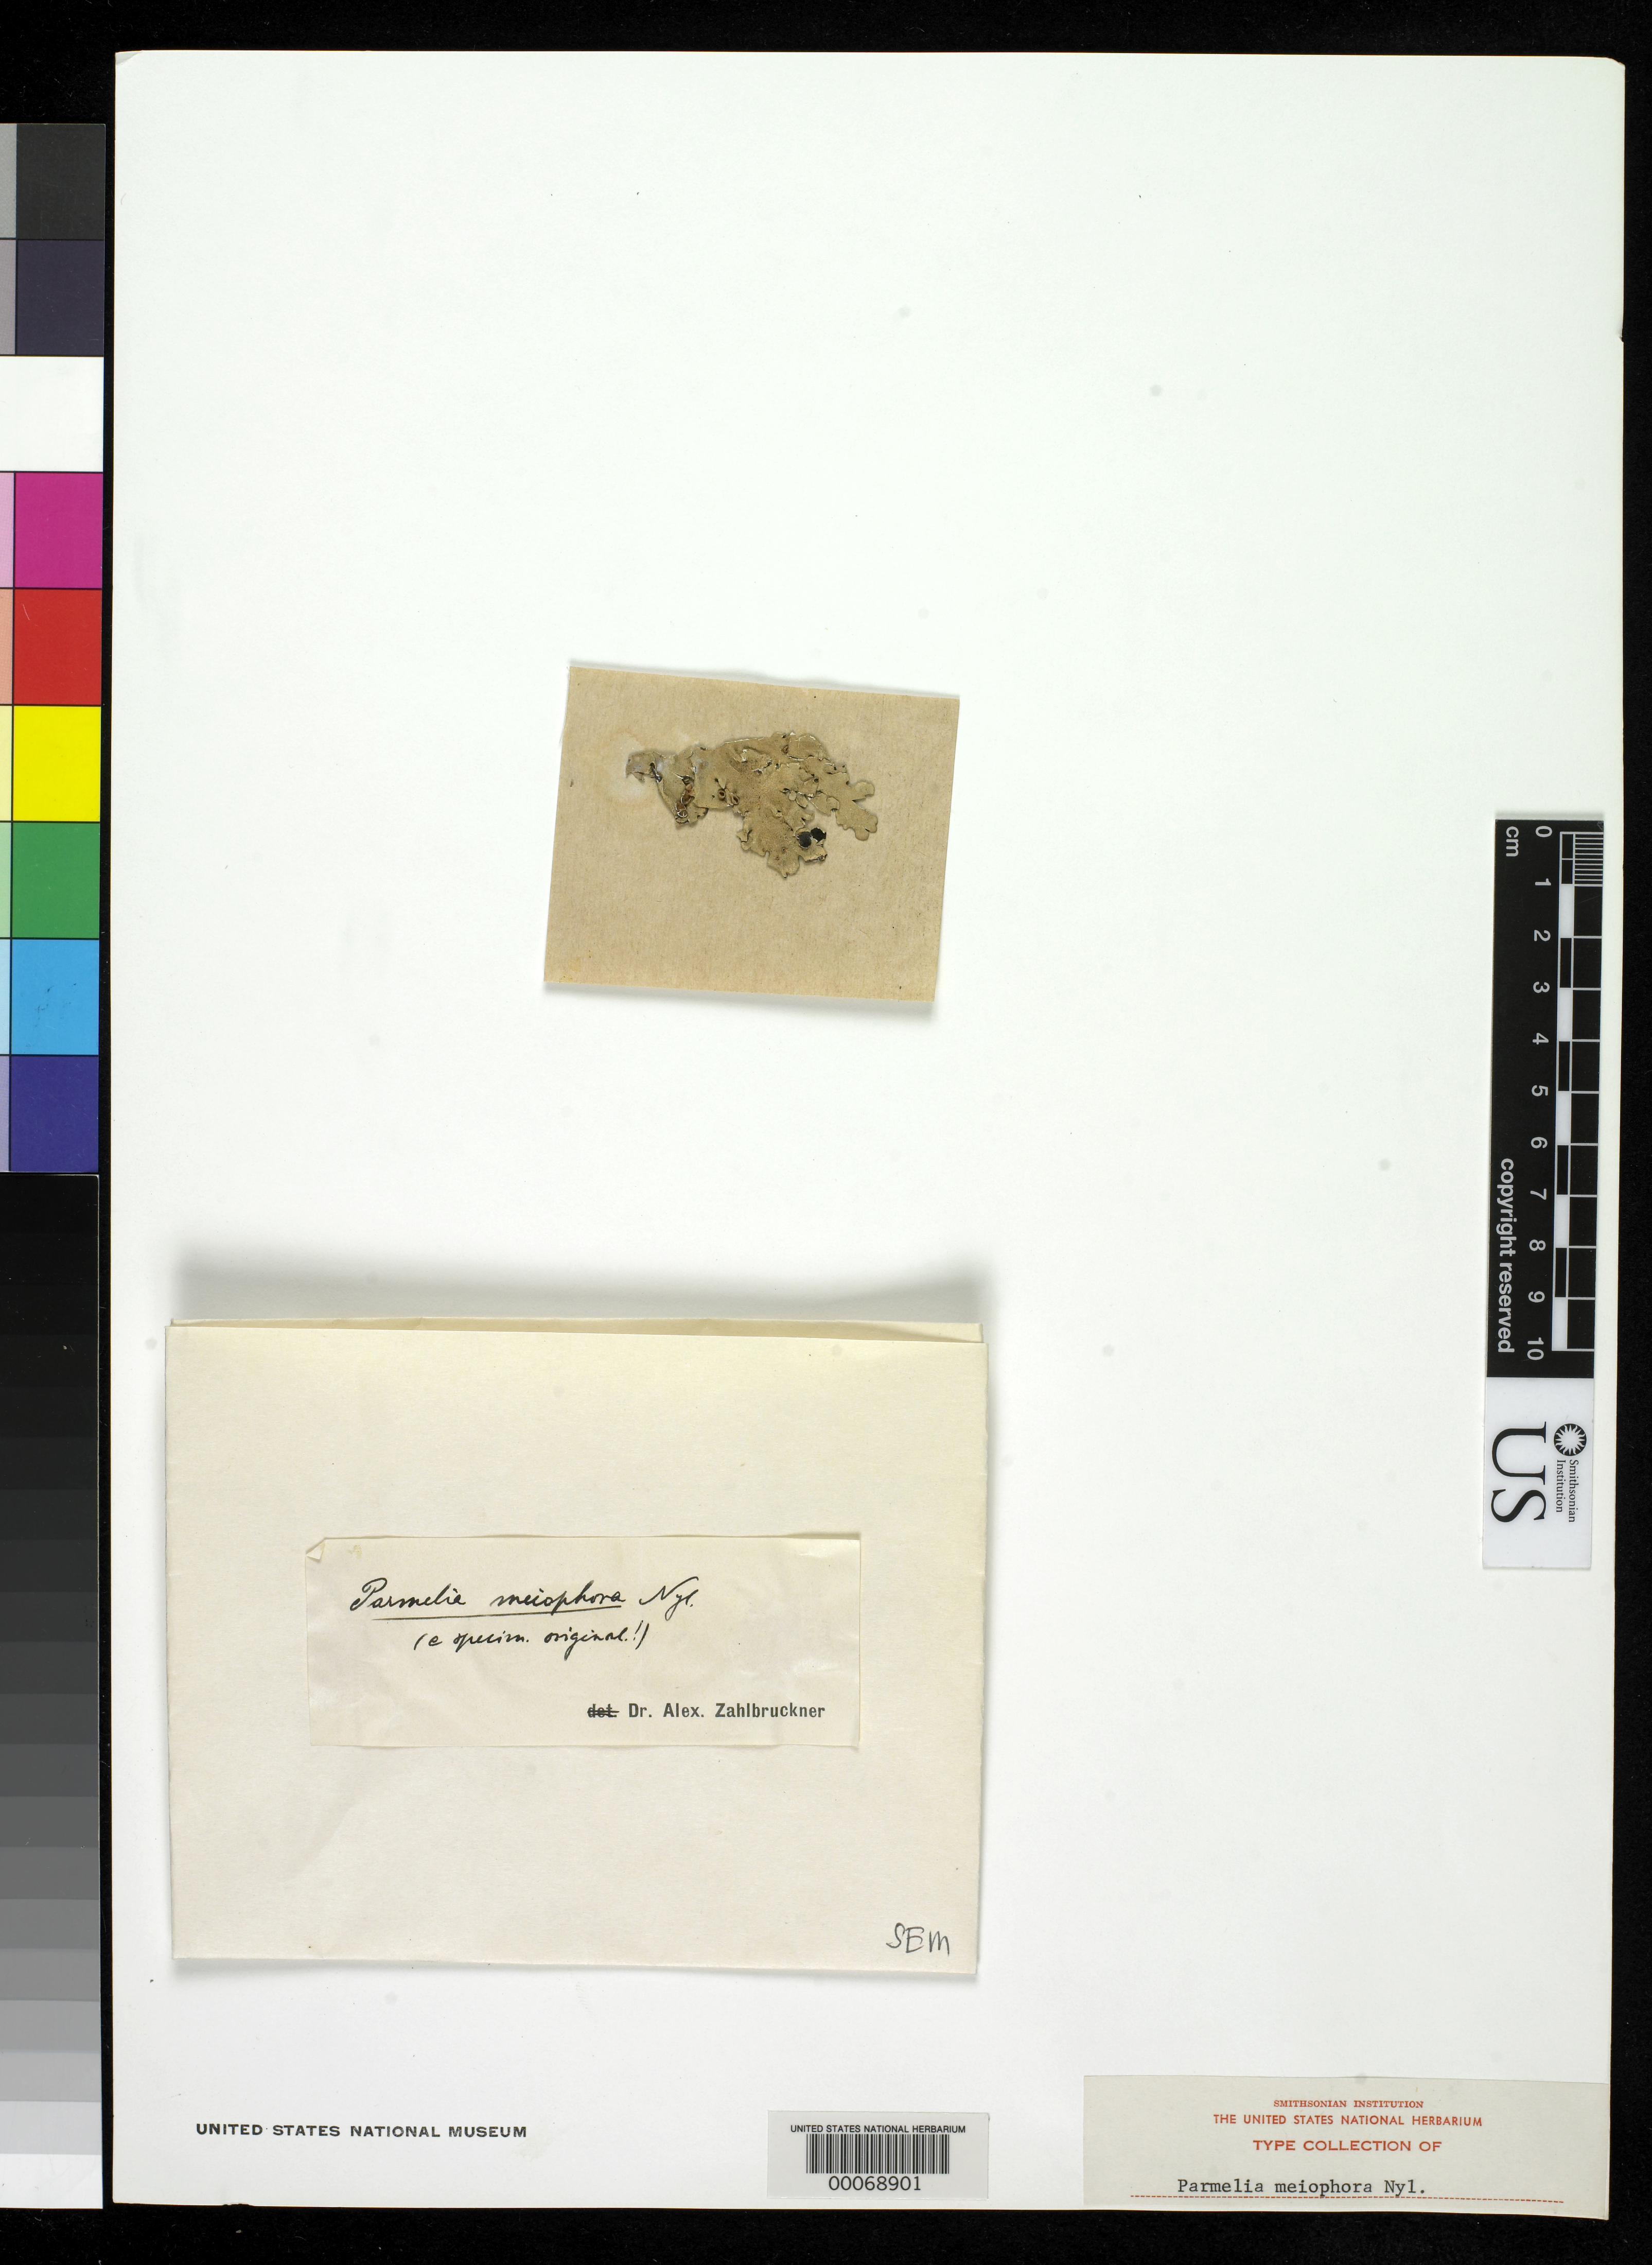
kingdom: Fungi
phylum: Ascomycota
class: Lecanoromycetes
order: Lecanorales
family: Parmeliaceae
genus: Parmelia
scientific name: Parmelia meiophora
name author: Nyl.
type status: Isotype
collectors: G. Mann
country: Cameroon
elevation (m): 1829